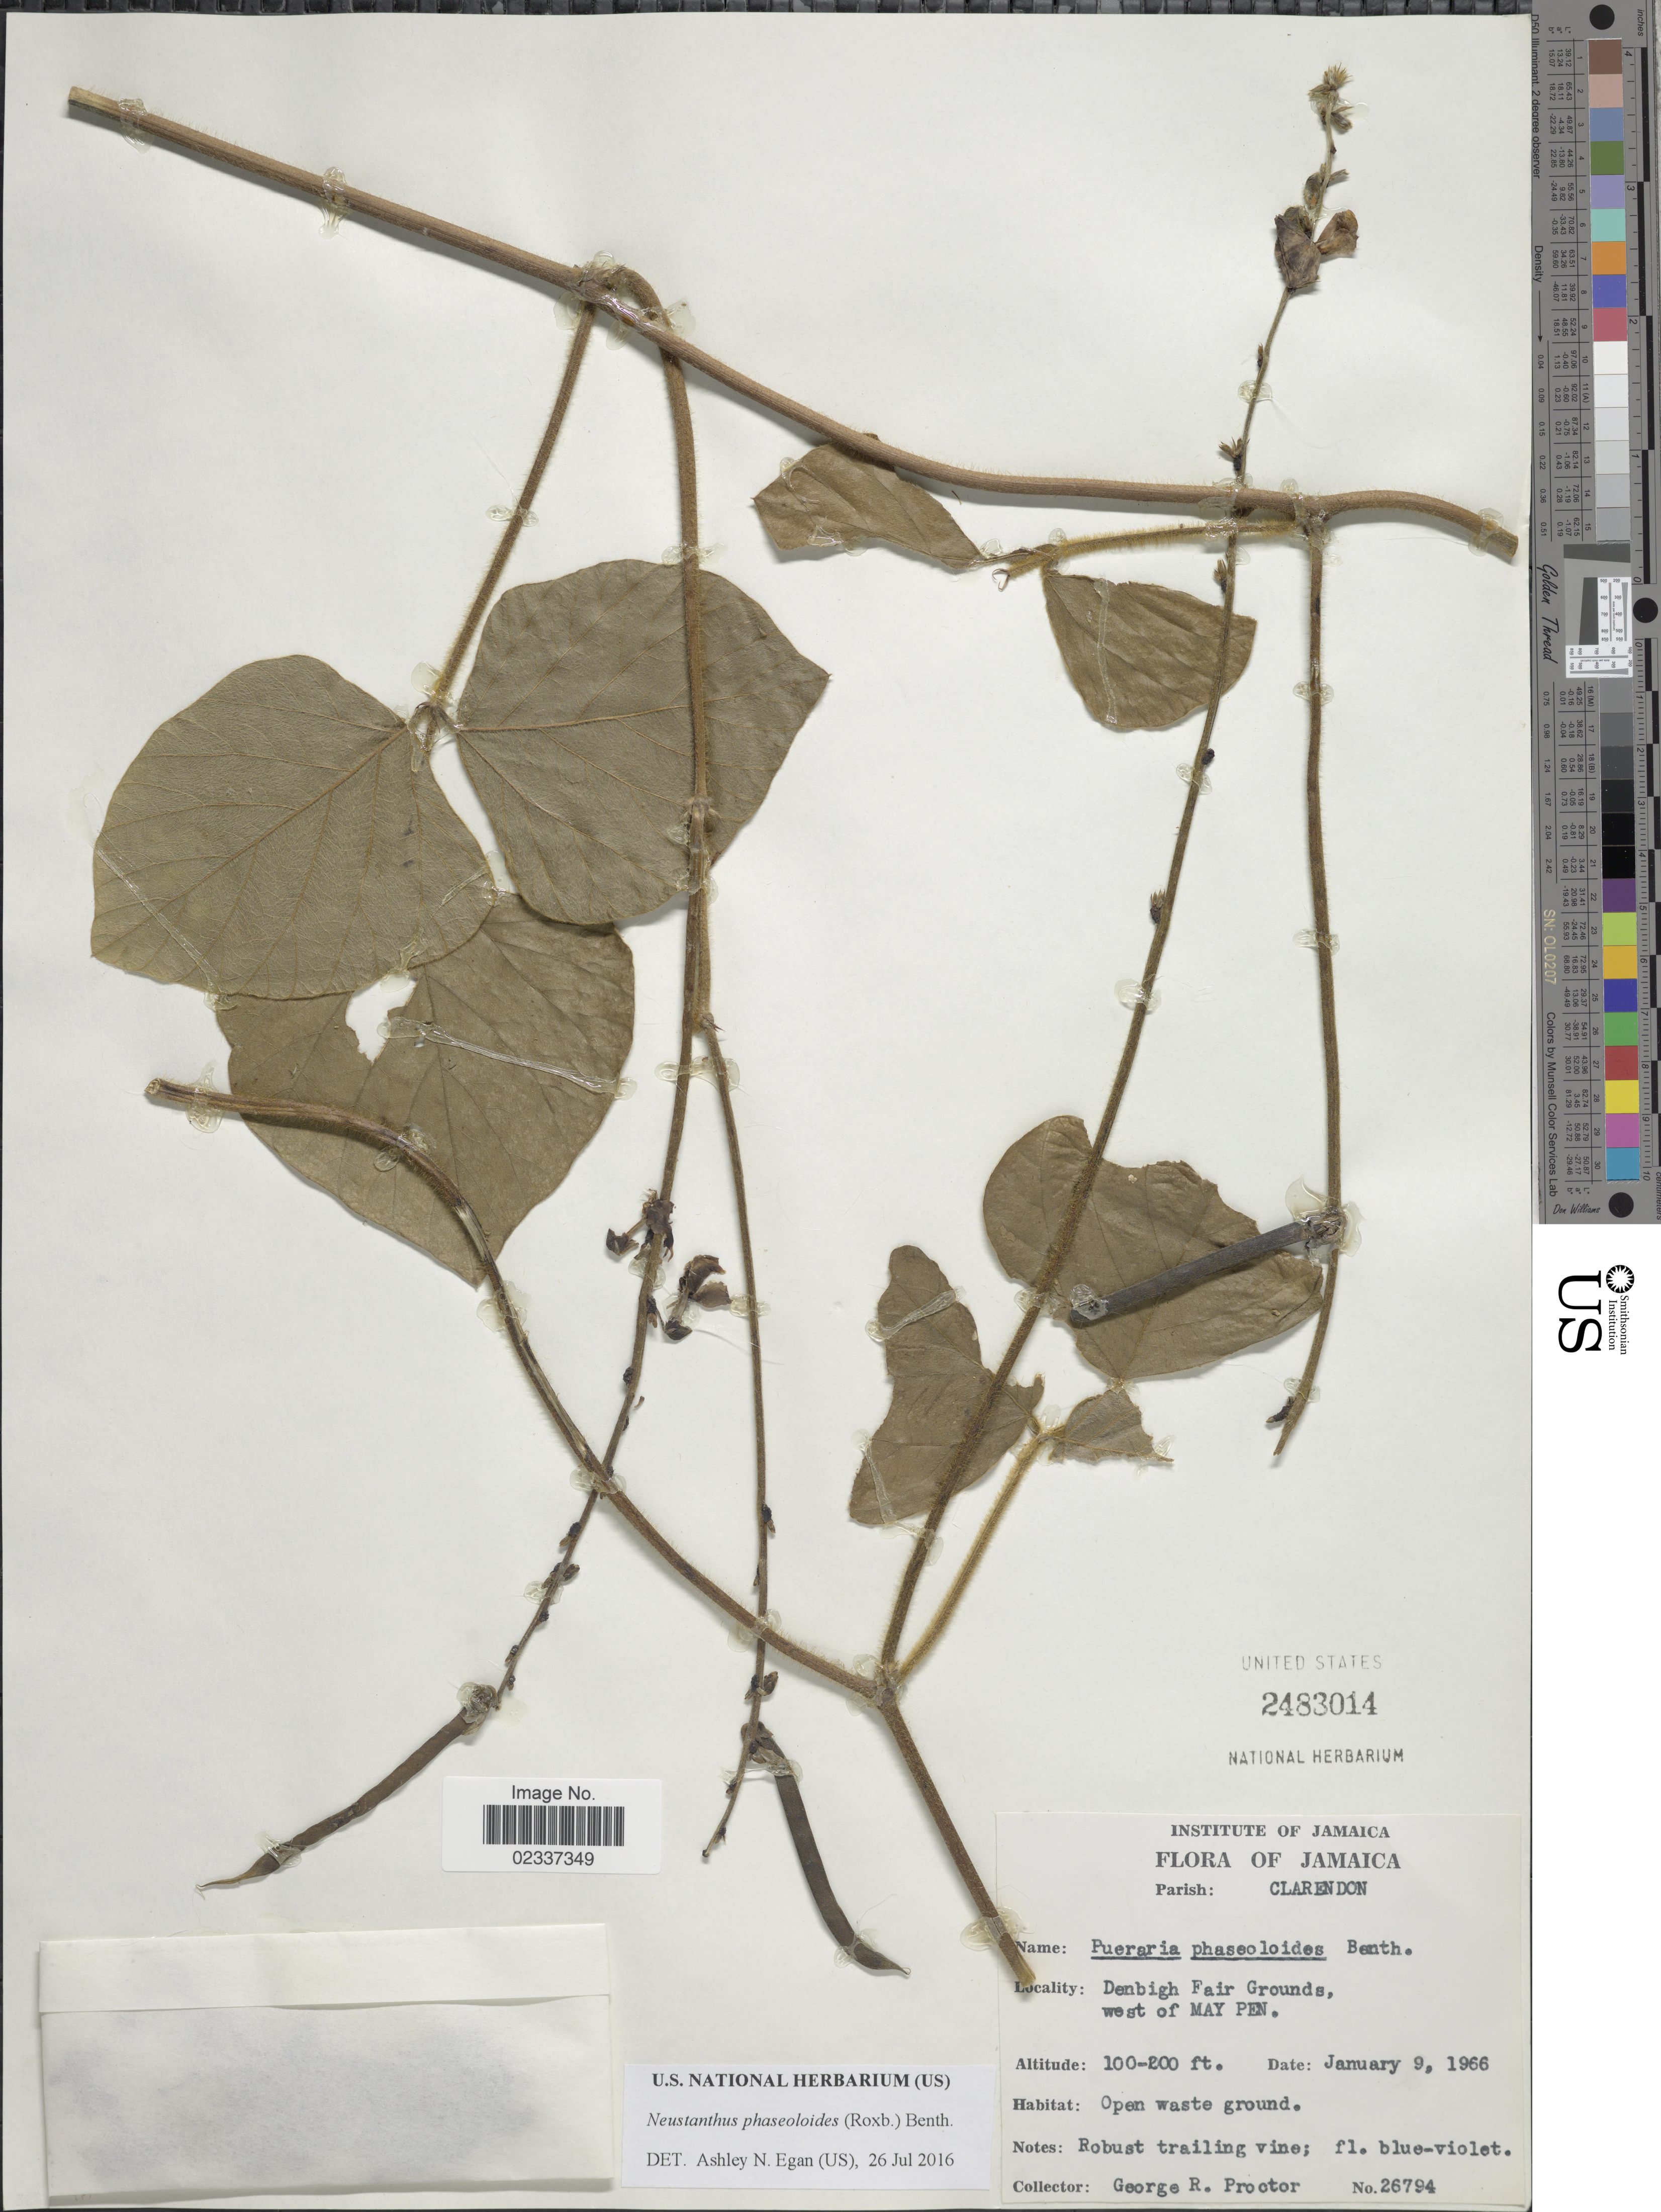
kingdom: Plantae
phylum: Tracheophyta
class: Magnoliopsida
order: Fabales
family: Fabaceae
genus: Neustanthus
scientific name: Neustanthus phaseoloides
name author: (Roxb.) Benth.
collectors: G. R. Proctor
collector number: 26794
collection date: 1966-01-09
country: Jamaica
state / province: Clarendon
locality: Parish: Clarendon, Denbigh Fair Grounds, west of May Pen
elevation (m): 30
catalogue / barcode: US 2483014